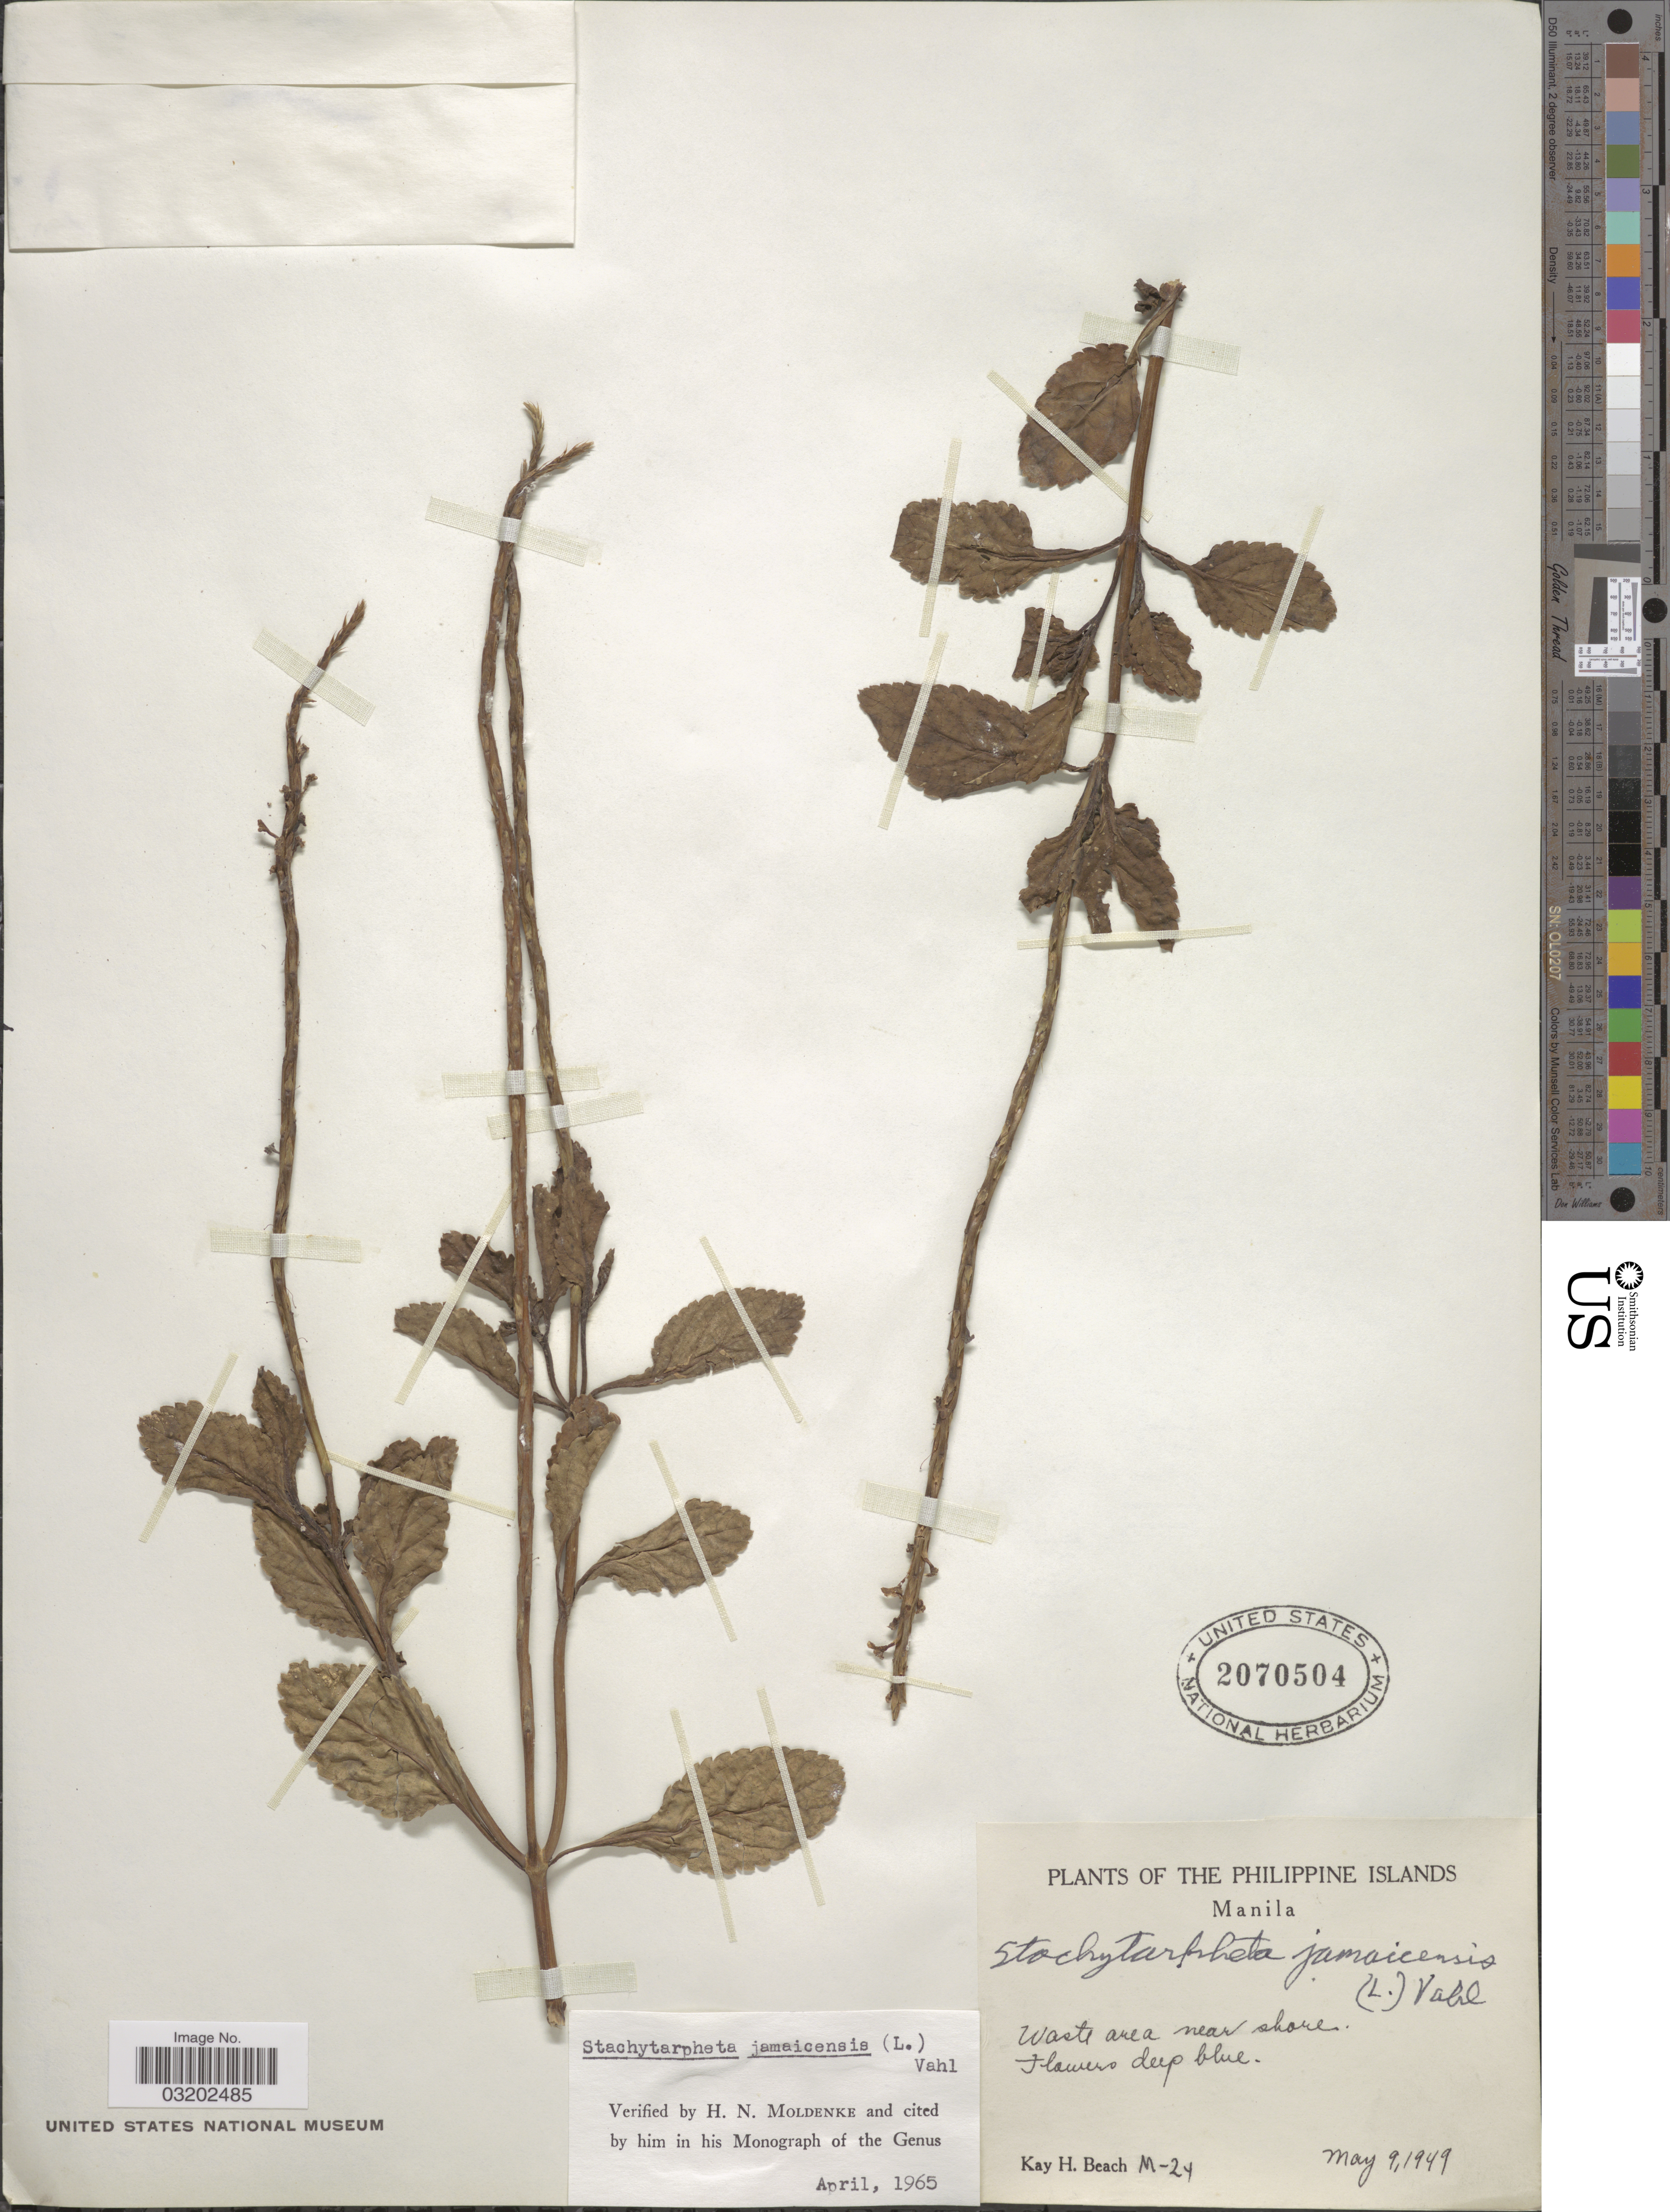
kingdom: Plantae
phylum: Tracheophyta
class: Magnoliopsida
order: Lamiales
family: Verbenaceae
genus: Stachytarpheta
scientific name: Stachytarpheta jamaicensis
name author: (L.) Vahl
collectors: K. H. Beach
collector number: M-24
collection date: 1949-05-09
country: Philippines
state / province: National Capital Region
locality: Manila.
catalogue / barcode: US 2070504